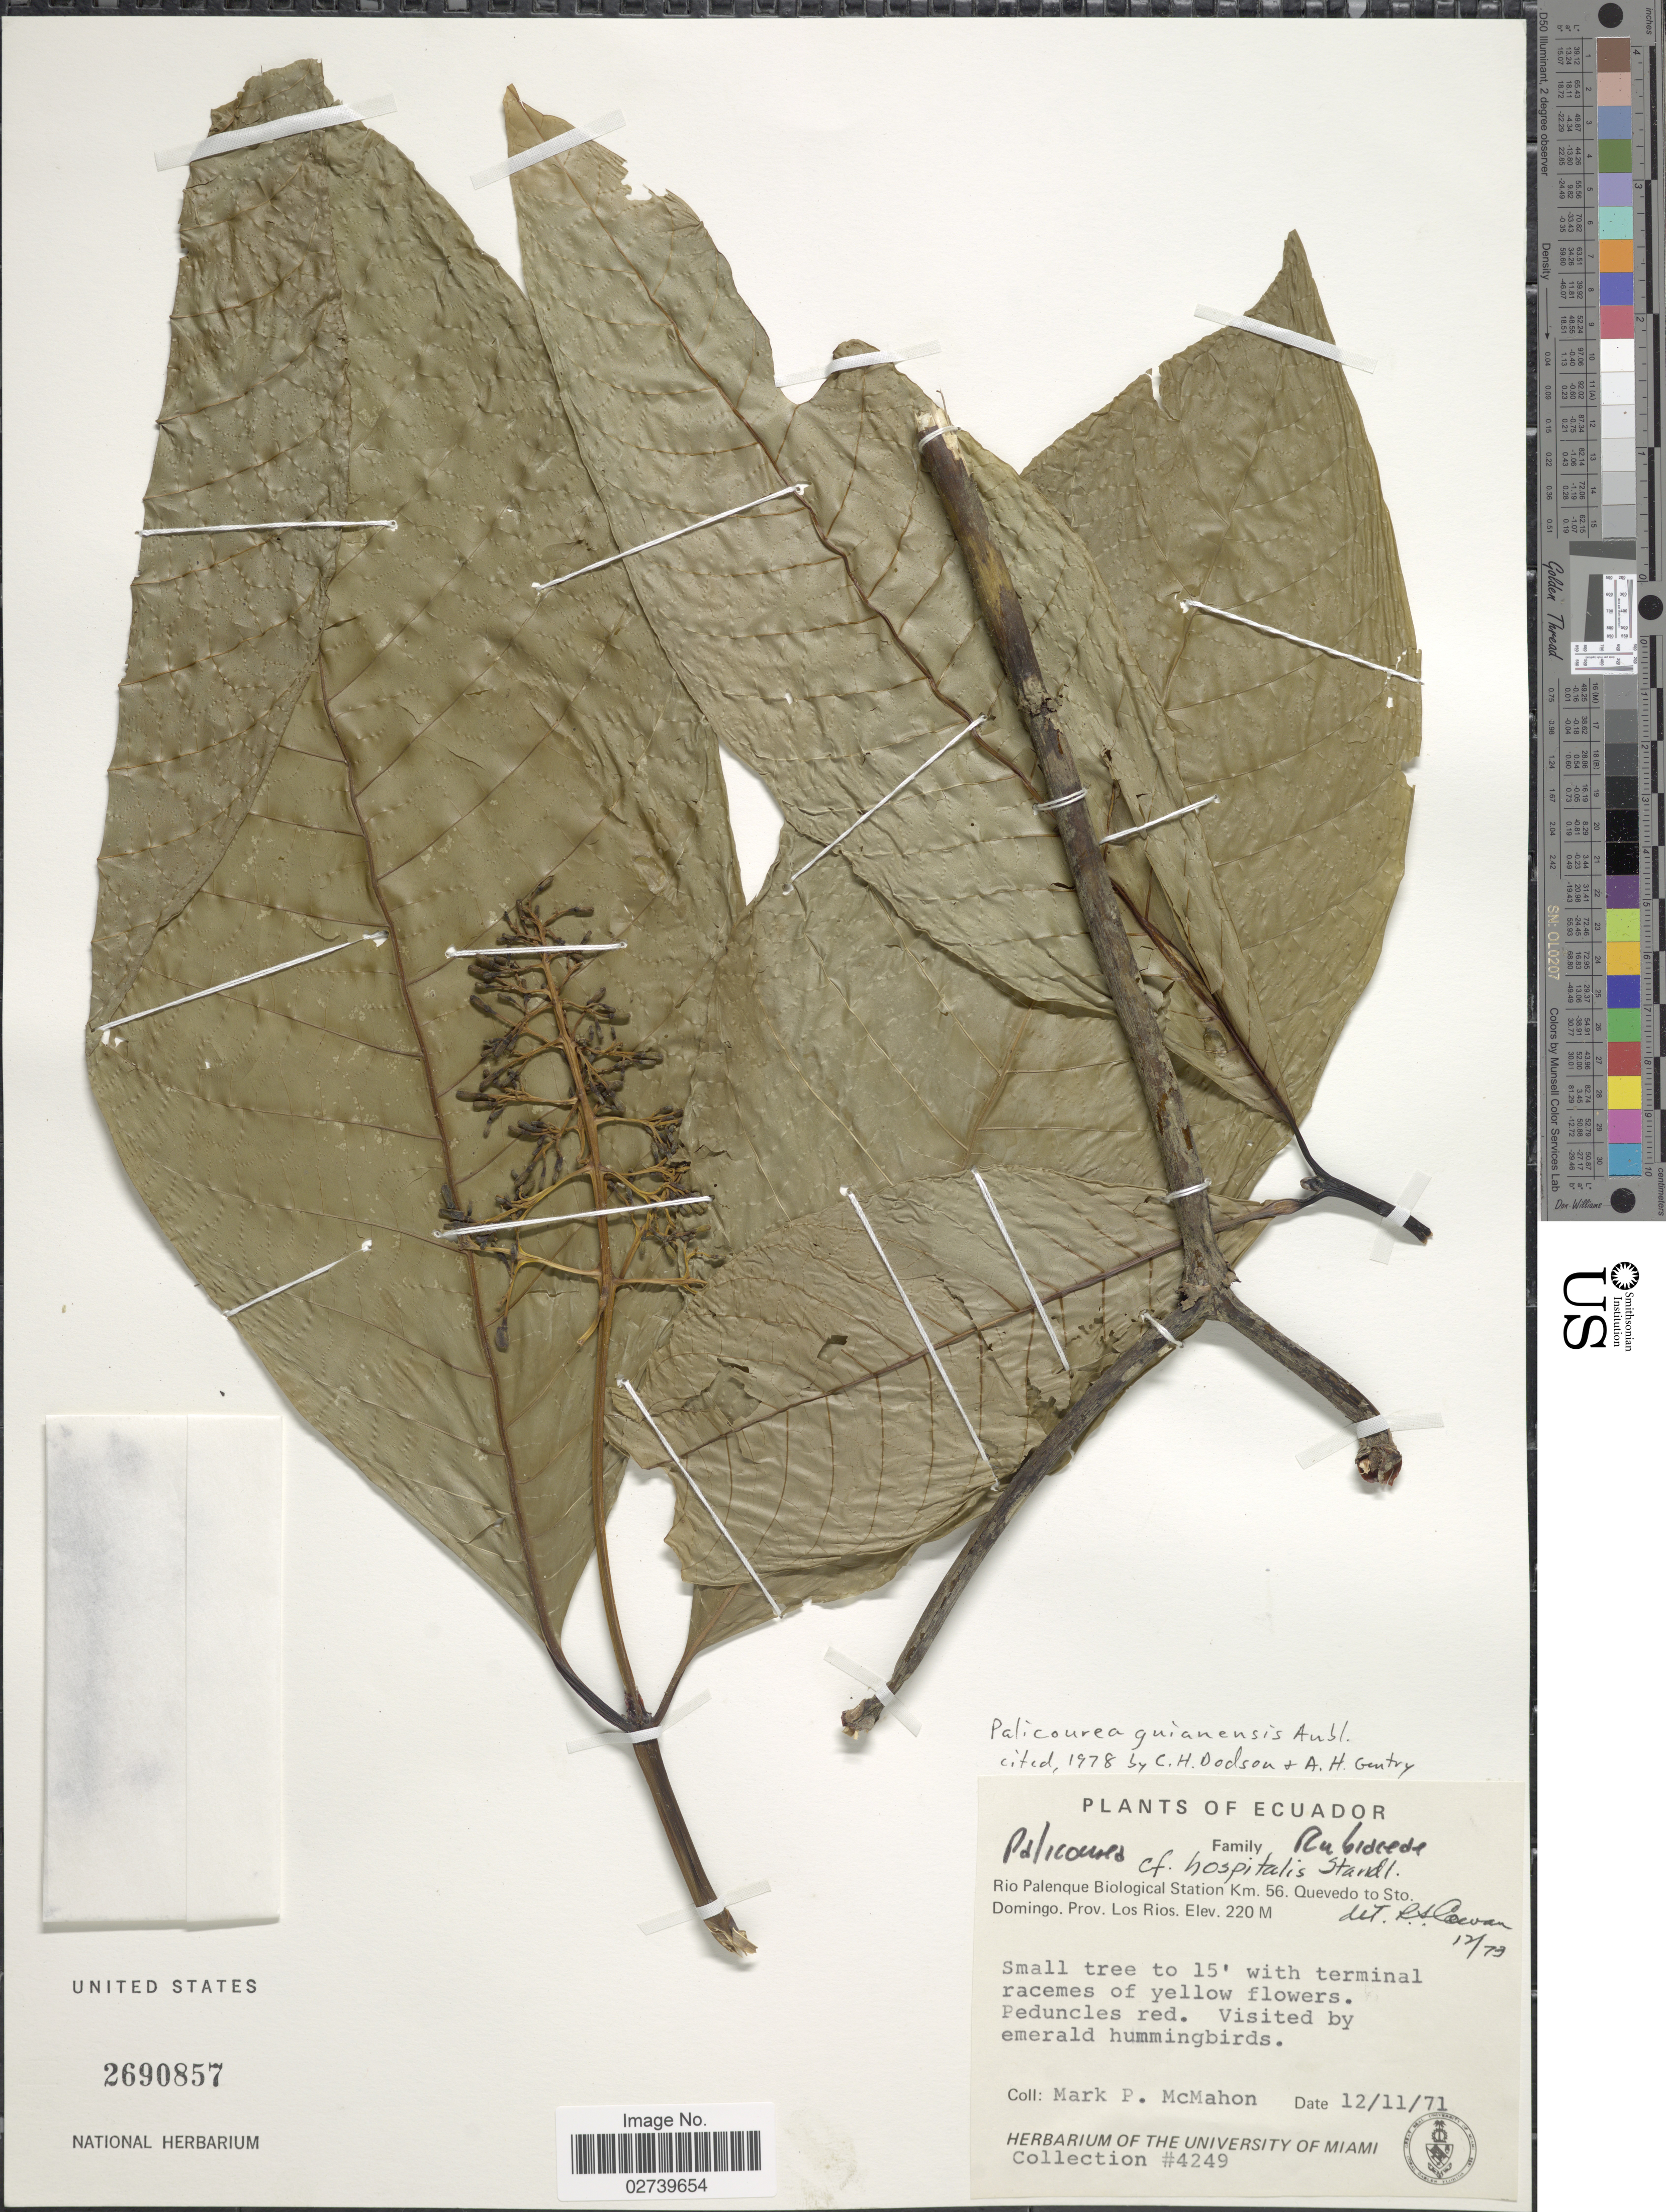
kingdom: Plantae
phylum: Tracheophyta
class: Magnoliopsida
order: Gentianales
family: Rubiaceae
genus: Palicourea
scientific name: Palicourea guianensis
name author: Aubl.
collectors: M. McMahon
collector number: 4249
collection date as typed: Transcribed d/m/y: 12/11/71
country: Ecuador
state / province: Los Ríos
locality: Rio Palenque Biological Station Km. 56, Quevedo to Sto. Domingo.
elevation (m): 220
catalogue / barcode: US 2690857